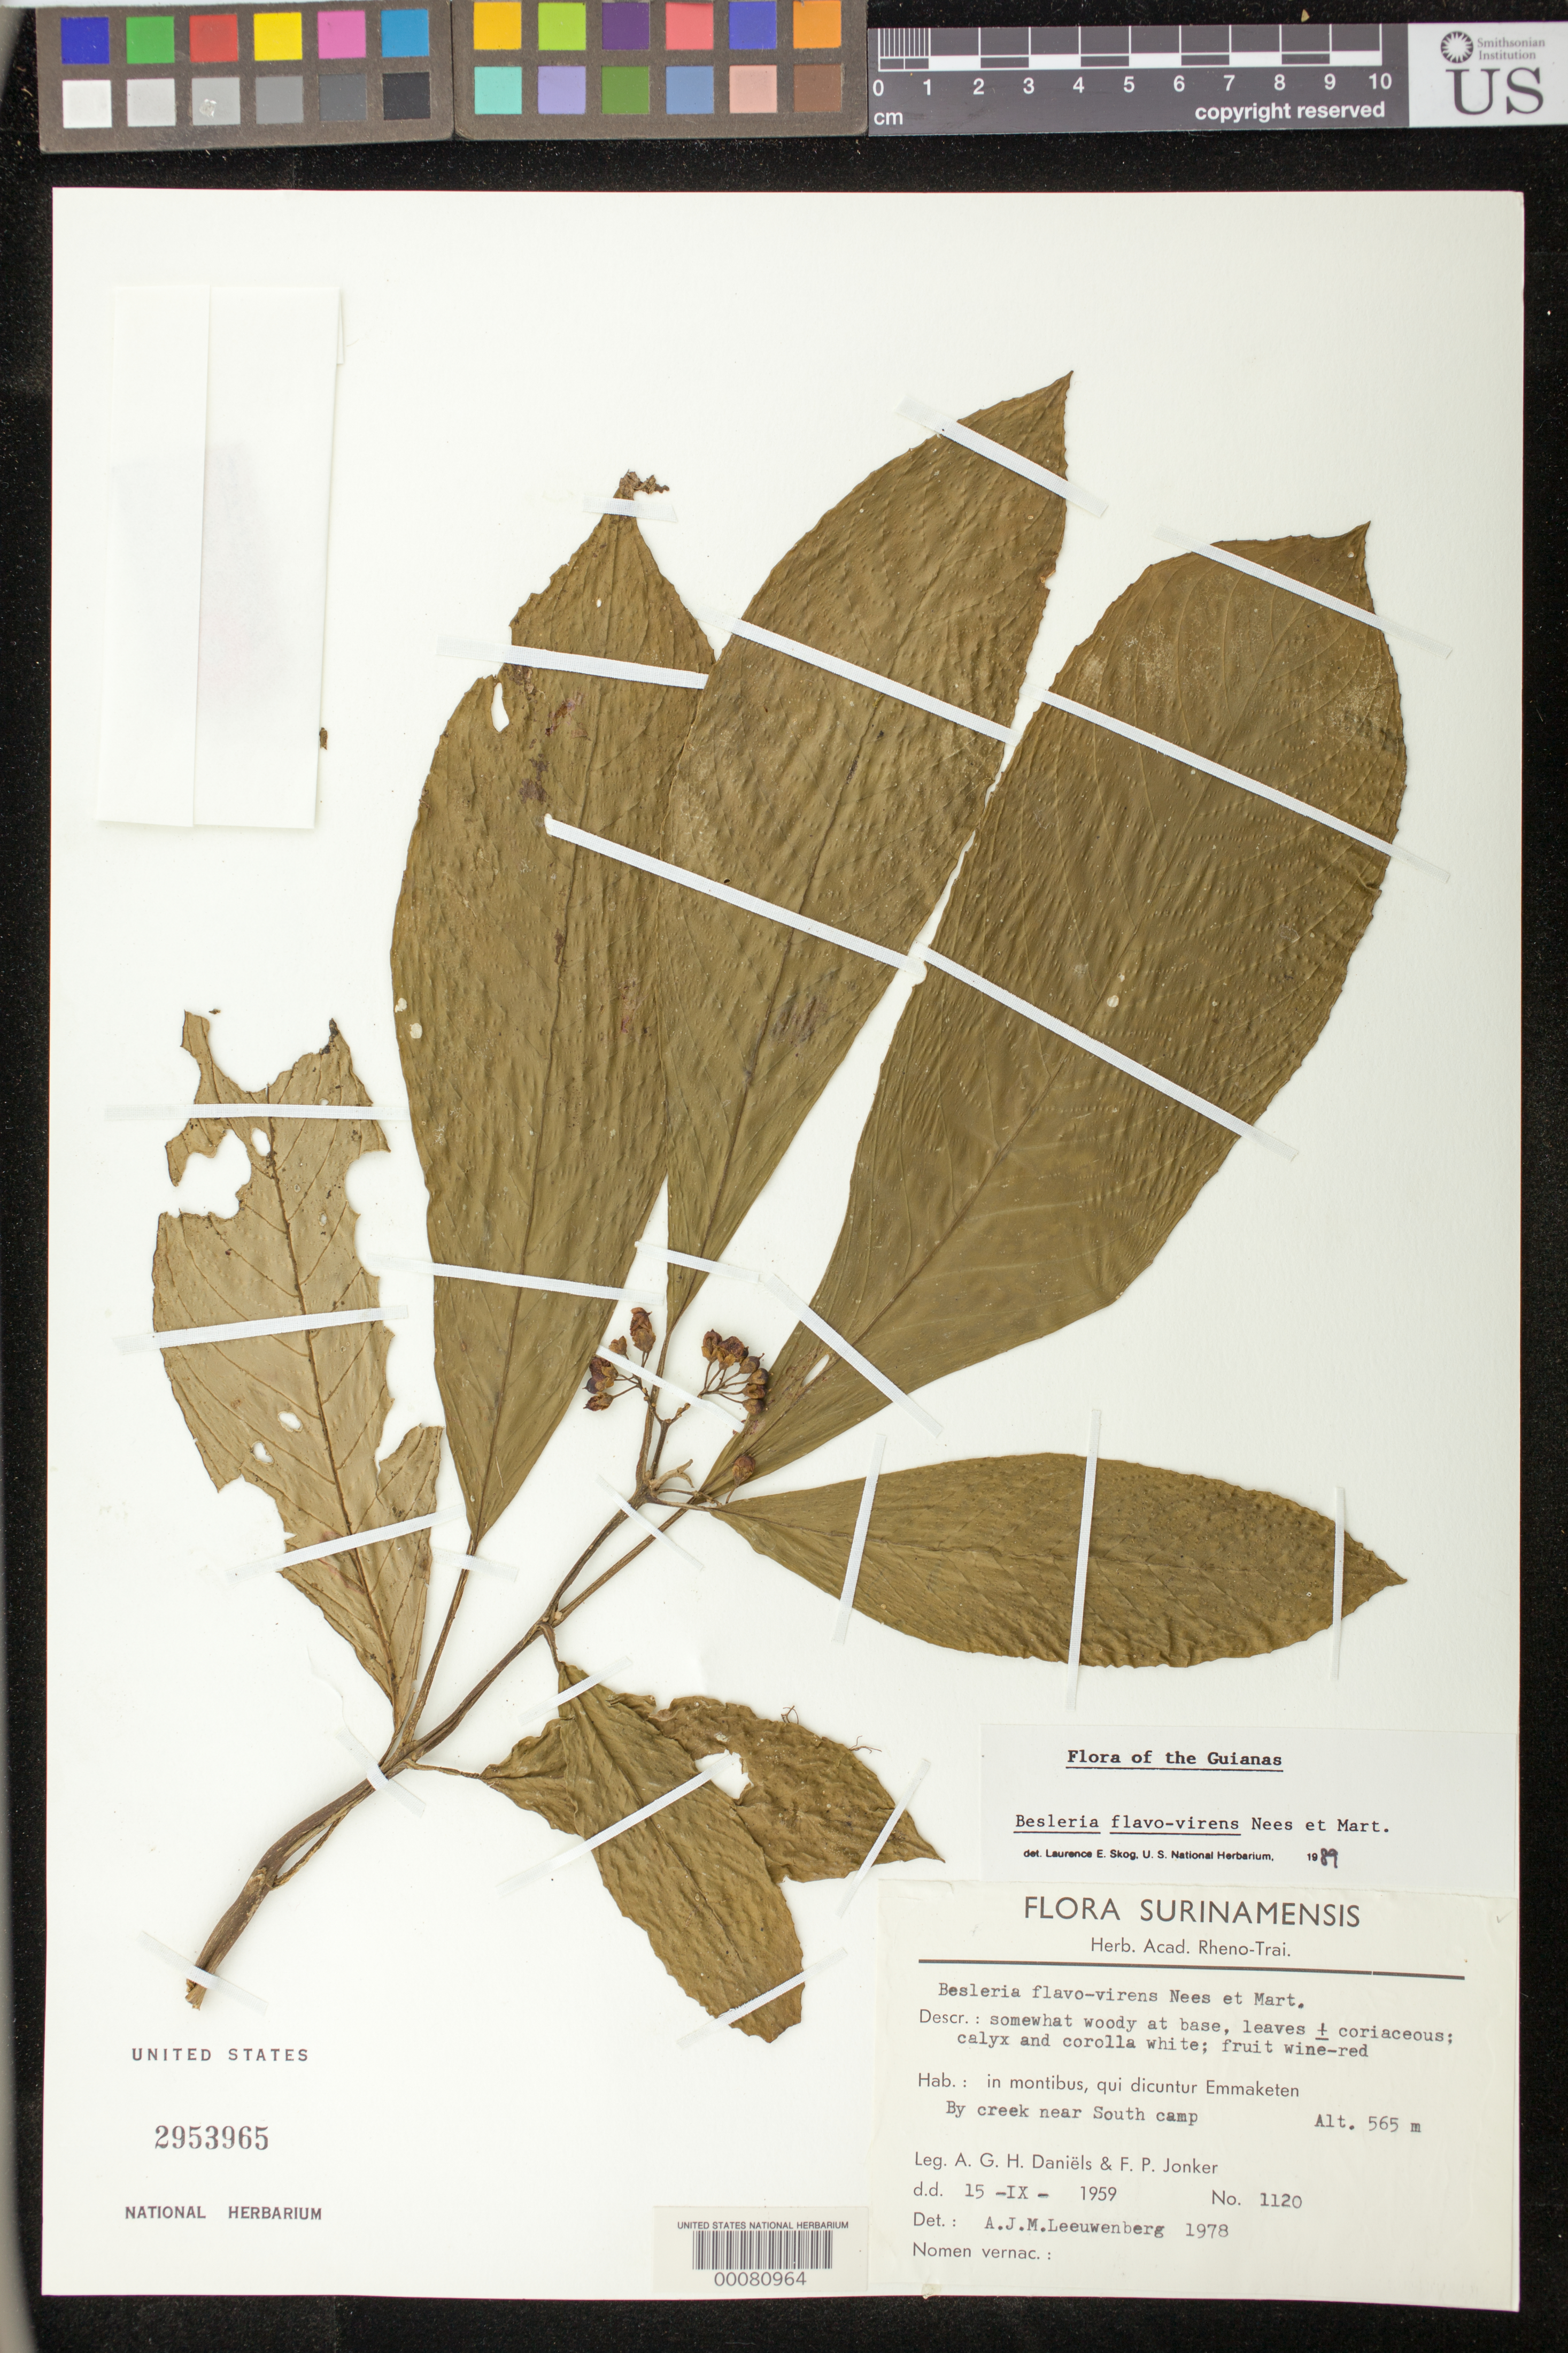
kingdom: Plantae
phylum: Tracheophyta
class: Magnoliopsida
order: Lamiales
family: Gesneriaceae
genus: Besleria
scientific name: Besleria flavo-virens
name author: Nees & Mart.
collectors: A. Daniëls & F. P. Jonker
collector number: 1120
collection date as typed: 15 Sep 1959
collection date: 1959-09-15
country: Suriname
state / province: Sipaliwini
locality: In montibus, qui dicuntur Emmaketen, near South camp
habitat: In mountains; by creek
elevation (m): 565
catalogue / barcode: US 2953965